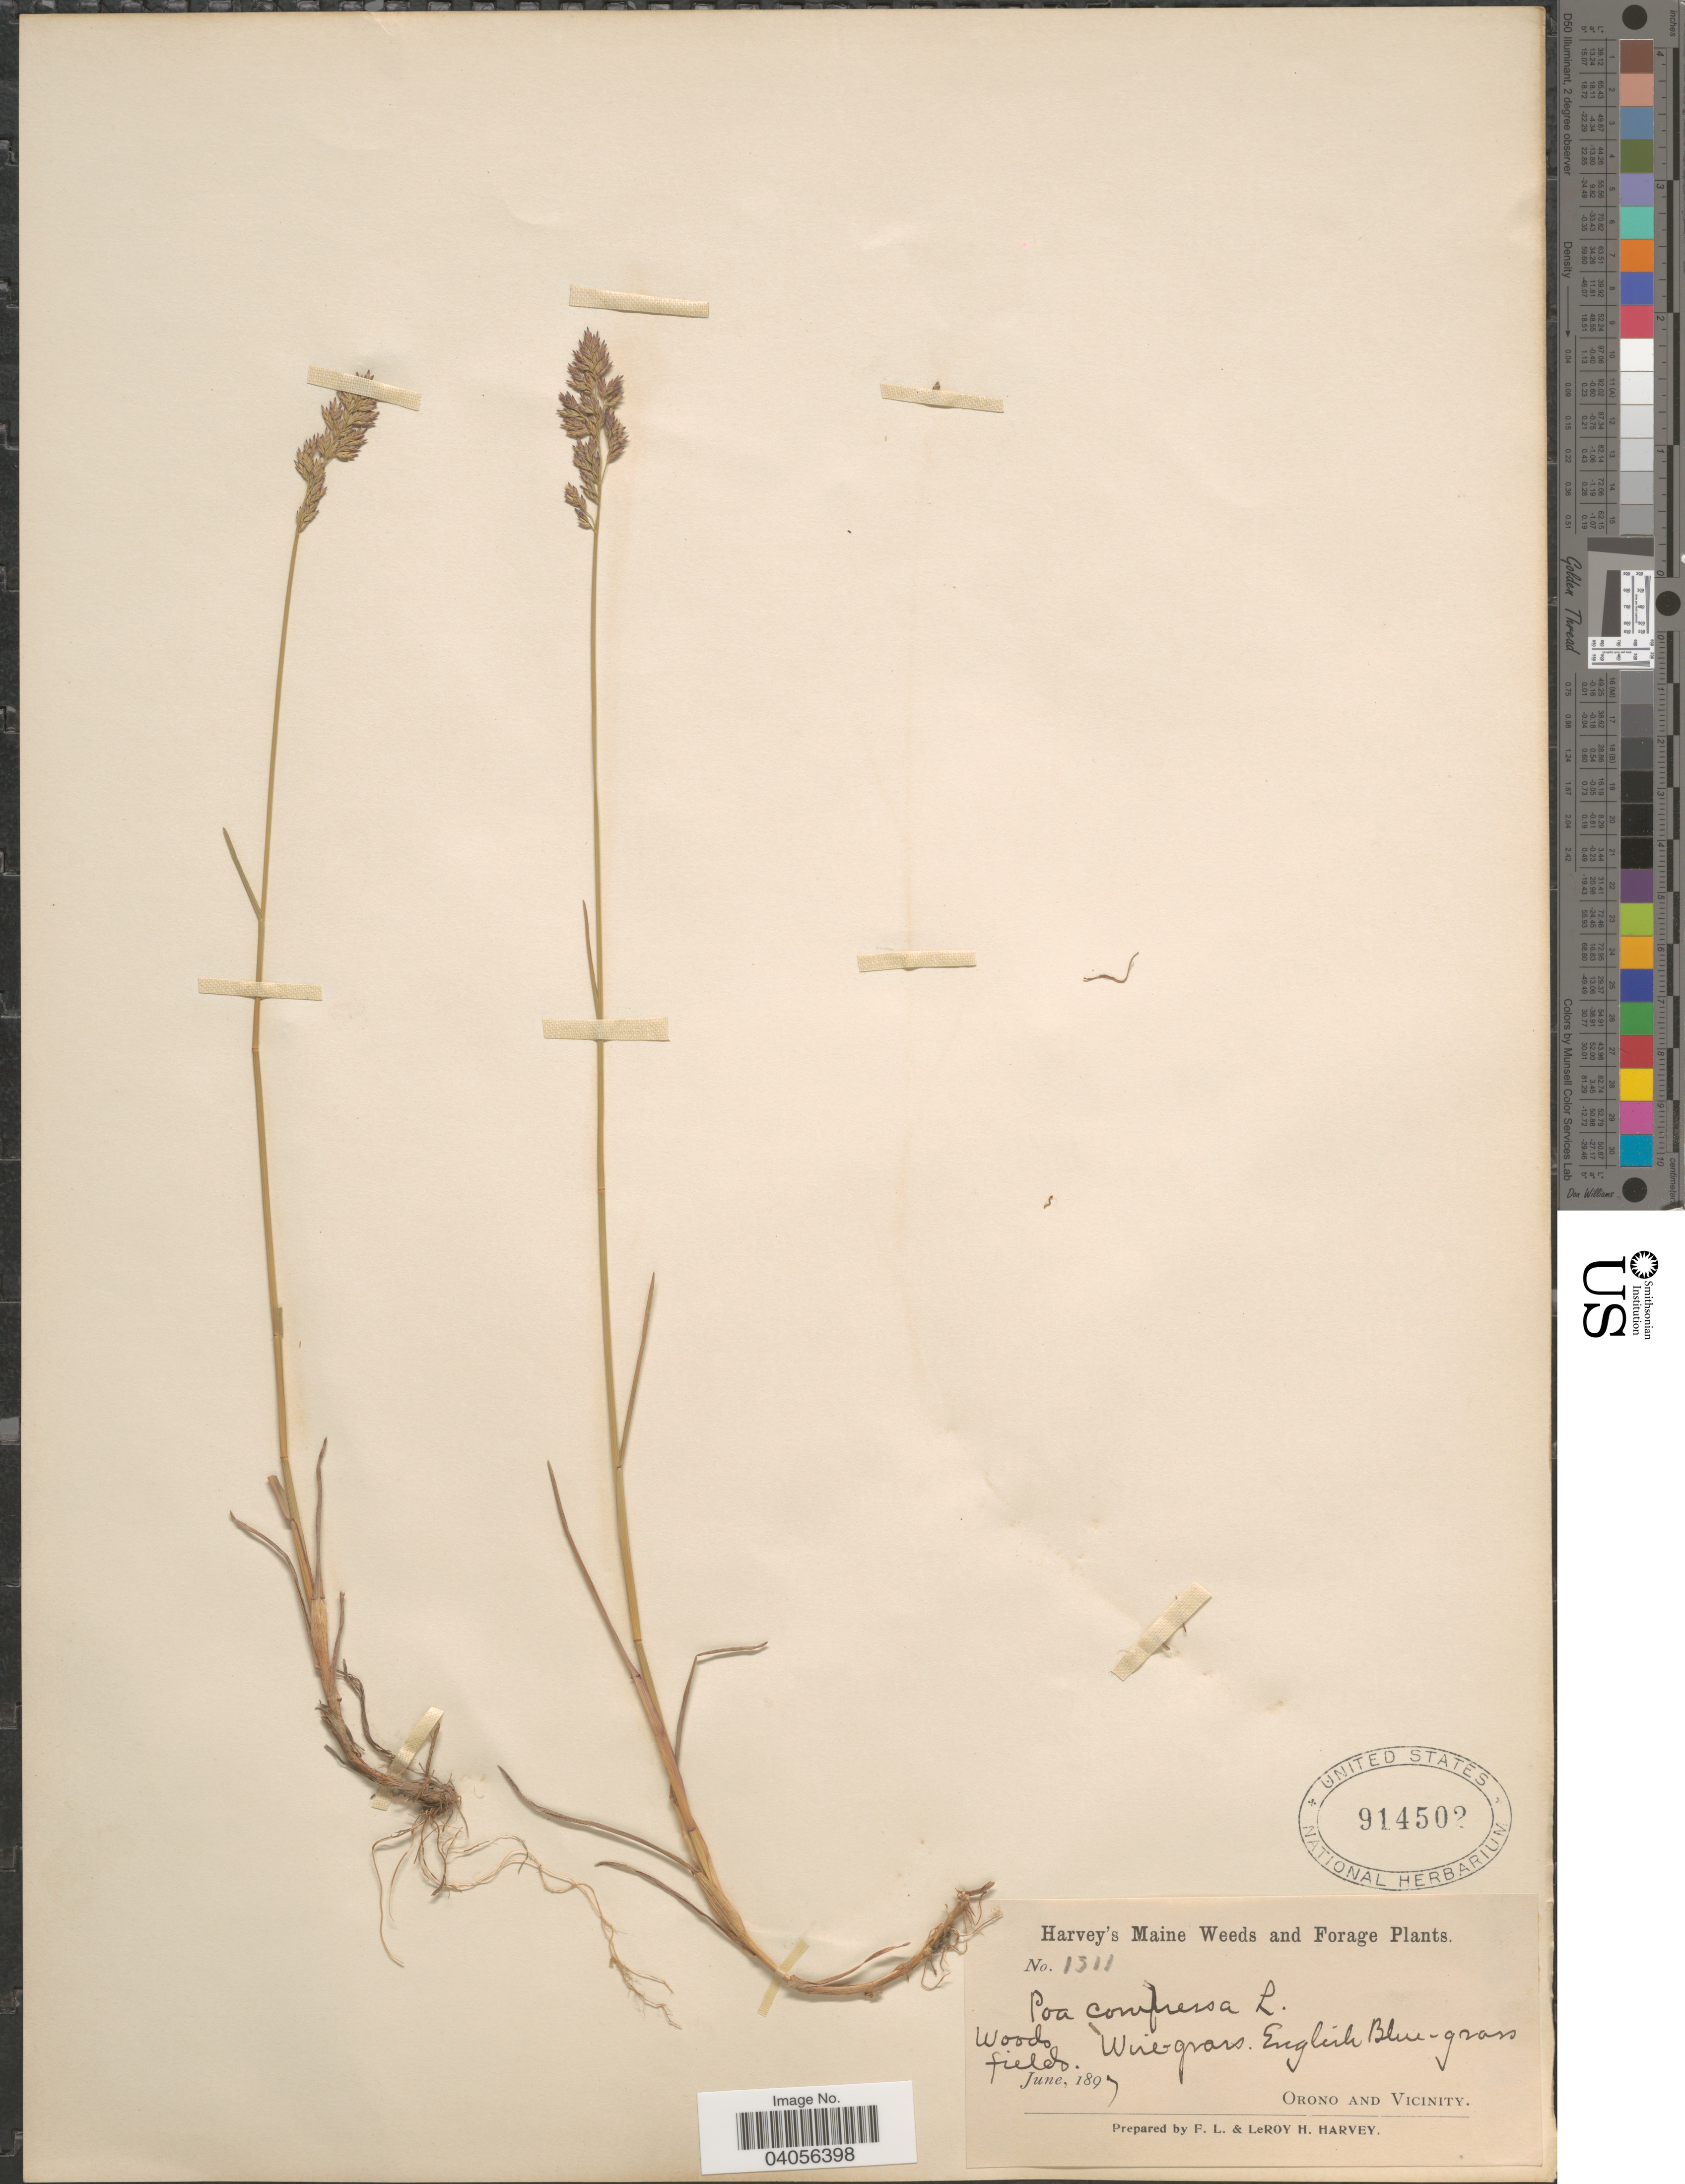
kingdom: Plantae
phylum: Tracheophyta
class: Liliopsida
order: Poales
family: Poaceae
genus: Poa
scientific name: Poa compressa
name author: L.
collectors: F. L. Harvey & L. H. Harvey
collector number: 1311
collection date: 1897-06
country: United States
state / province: Maine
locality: Orono and Vicinity.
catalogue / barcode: US 914502